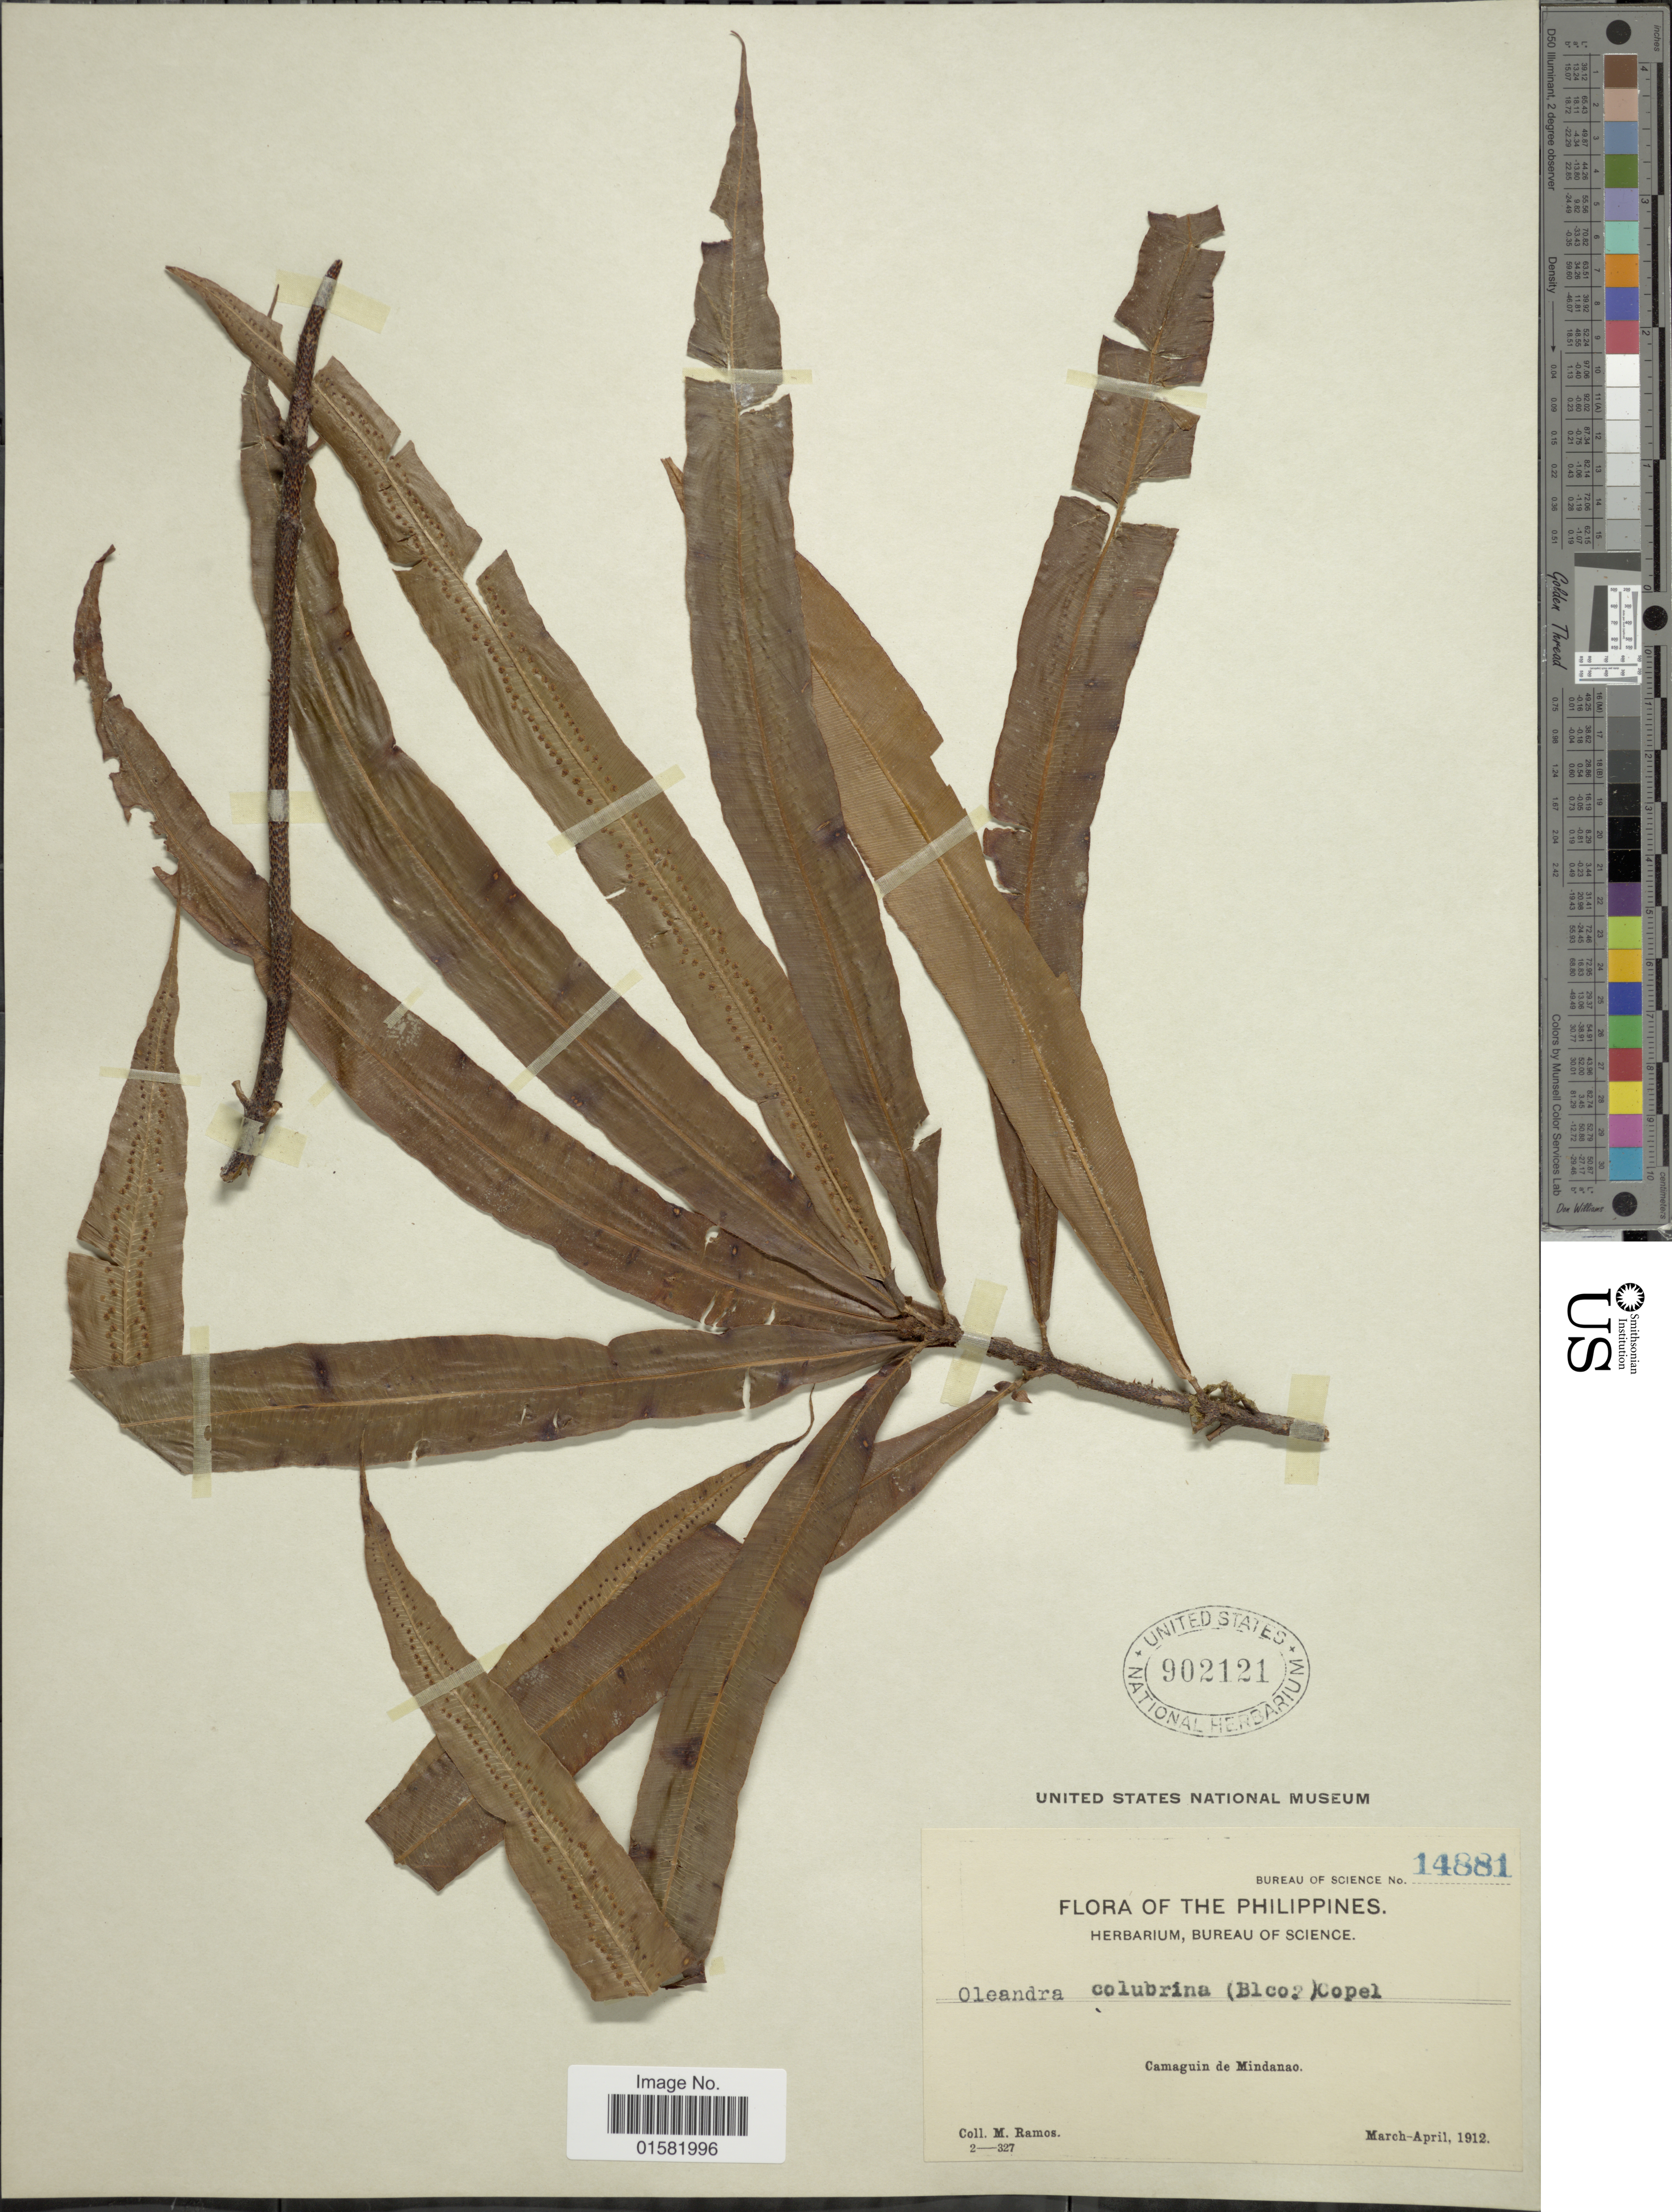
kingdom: Plantae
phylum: Tracheophyta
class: Polypodiopsida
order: Polypodiales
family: Oleandraceae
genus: Oleandra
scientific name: Oleandra colubrina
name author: (Blanco) Copel.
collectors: M. Ramos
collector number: Bureau of science 14881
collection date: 1912-03/1912-04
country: Philippines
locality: The Philippines, Camaguin de Mindanao.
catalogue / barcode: US 902121